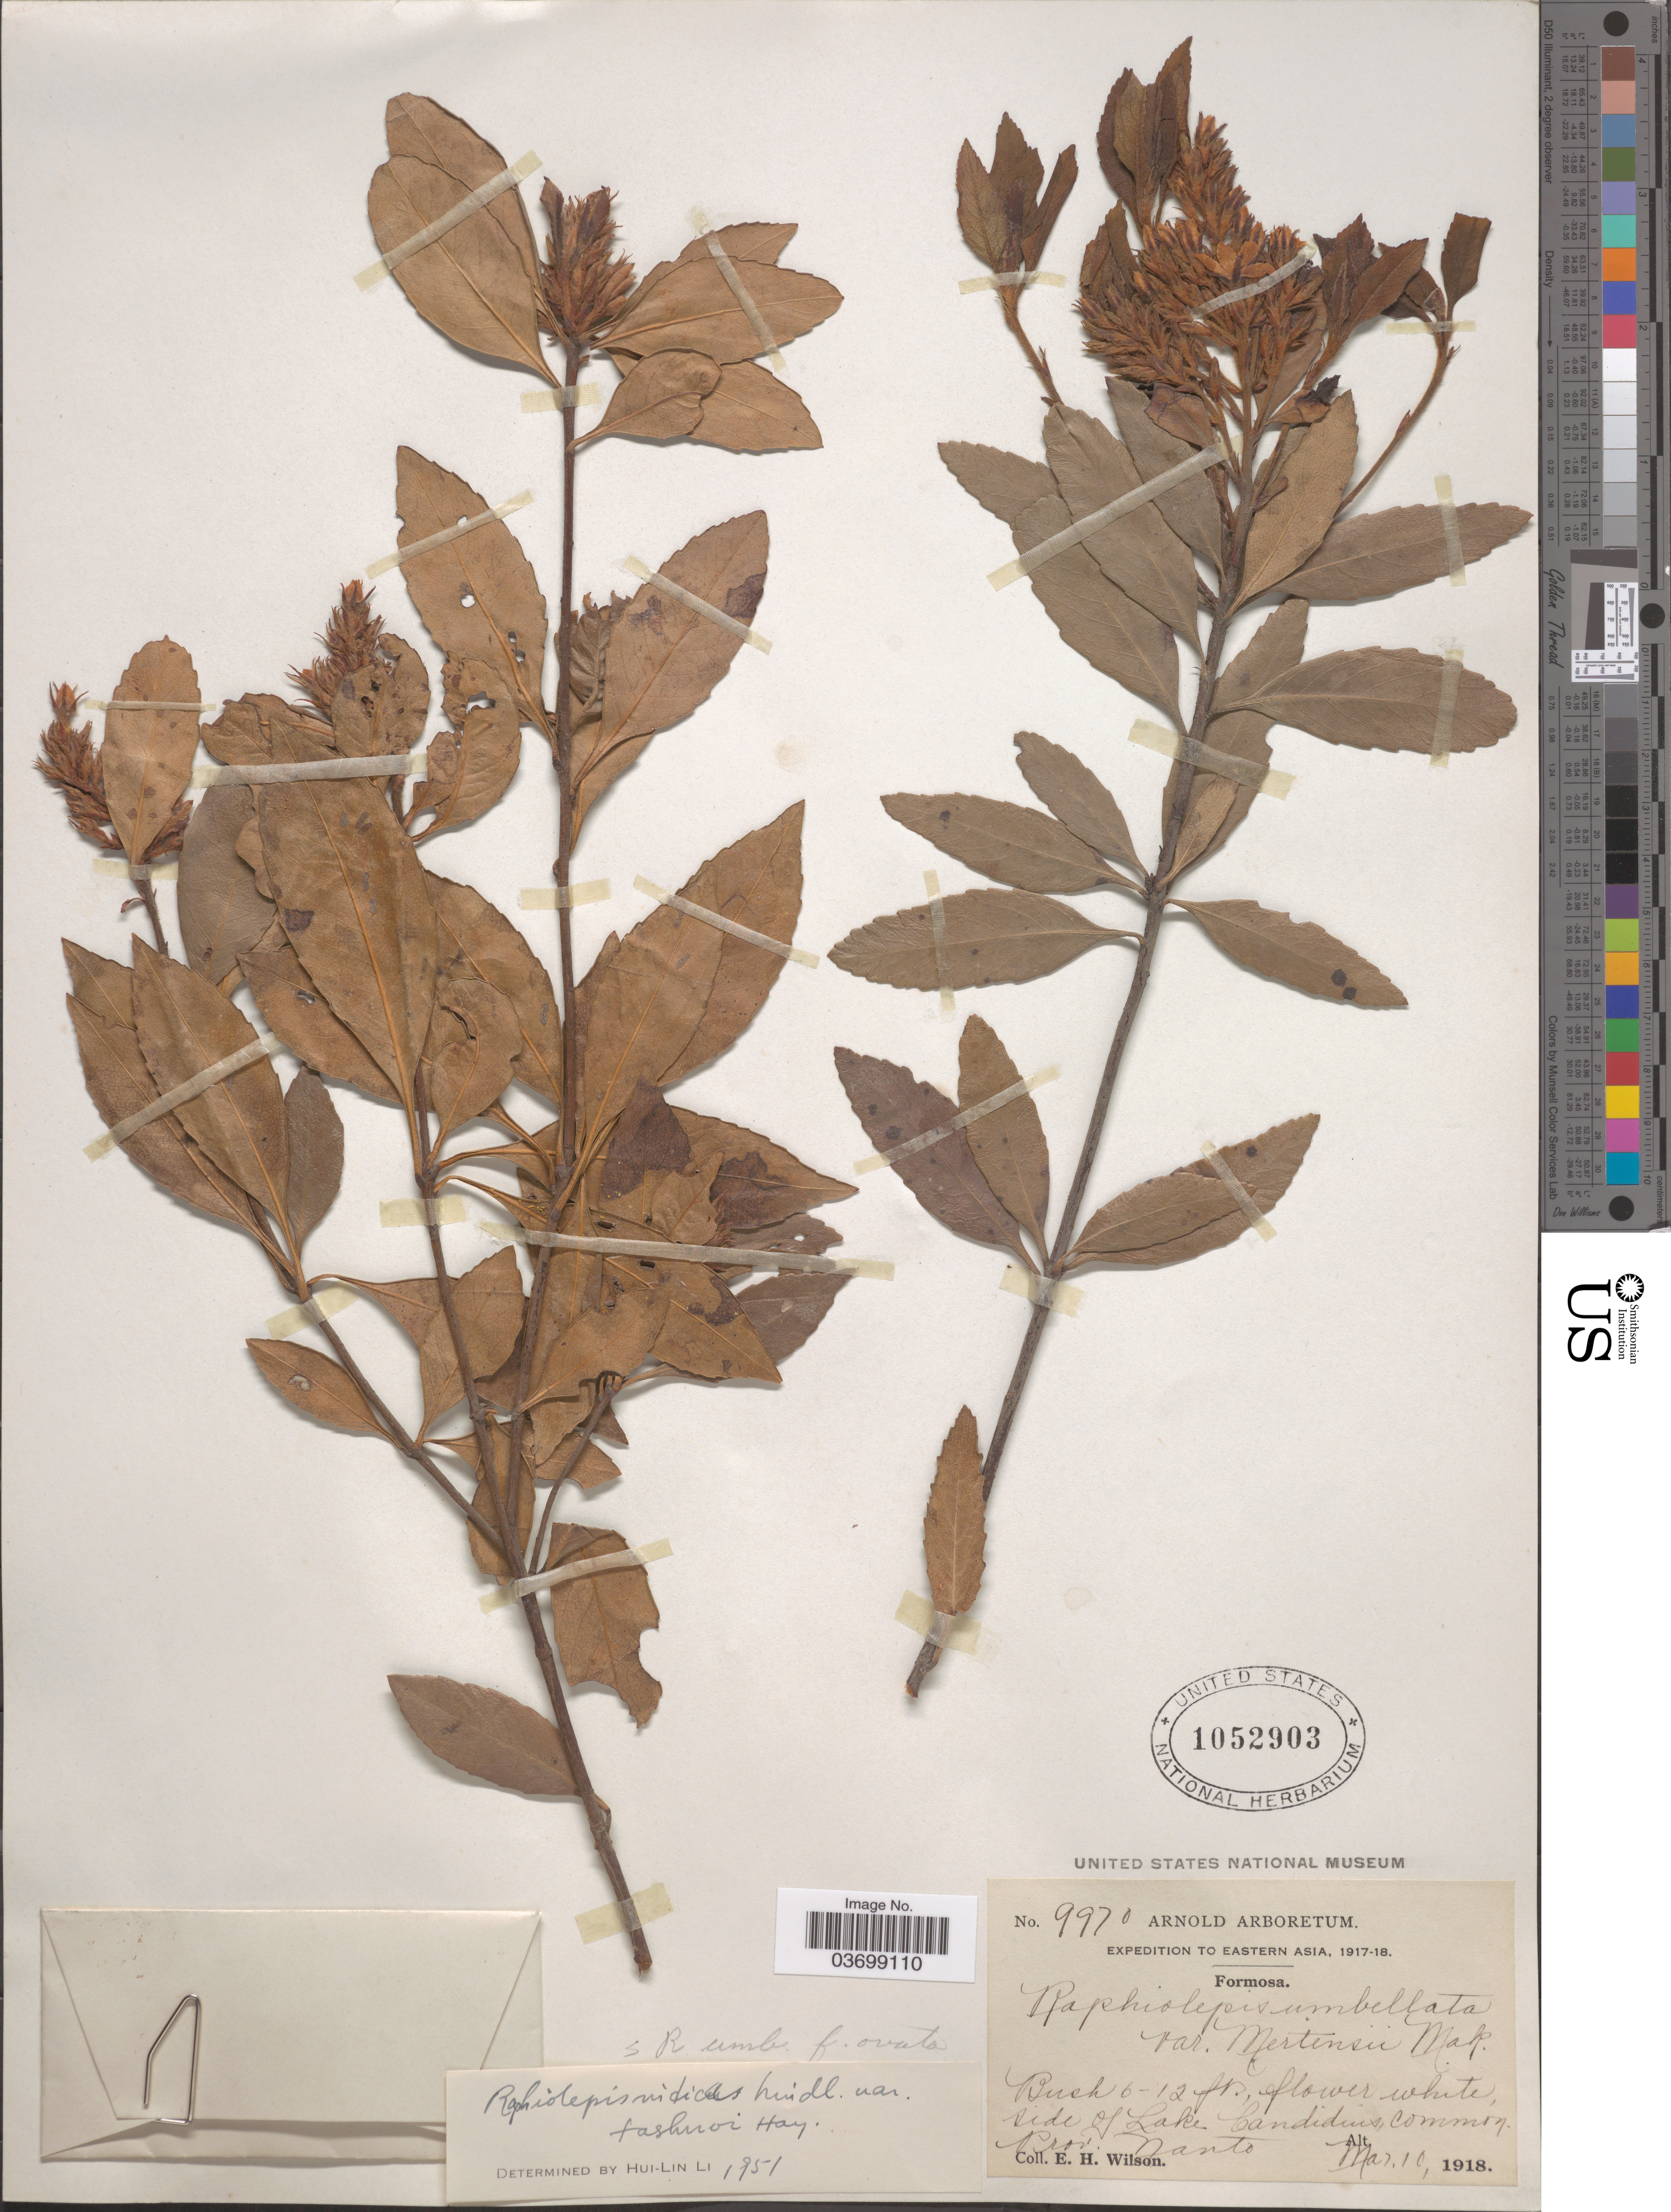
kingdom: Plantae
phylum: Tracheophyta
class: Magnoliopsida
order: Rosales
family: Rosaceae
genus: Rhaphiolepis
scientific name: Rhaphiolepis indica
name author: (L.) Lindl.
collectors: E. Wilson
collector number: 9970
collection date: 1918-03-10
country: Taiwan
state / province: Nantou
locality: Eastern Asia. Formosa. Side of Lake Candidius. Prov. Nanto.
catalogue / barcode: US 1052903